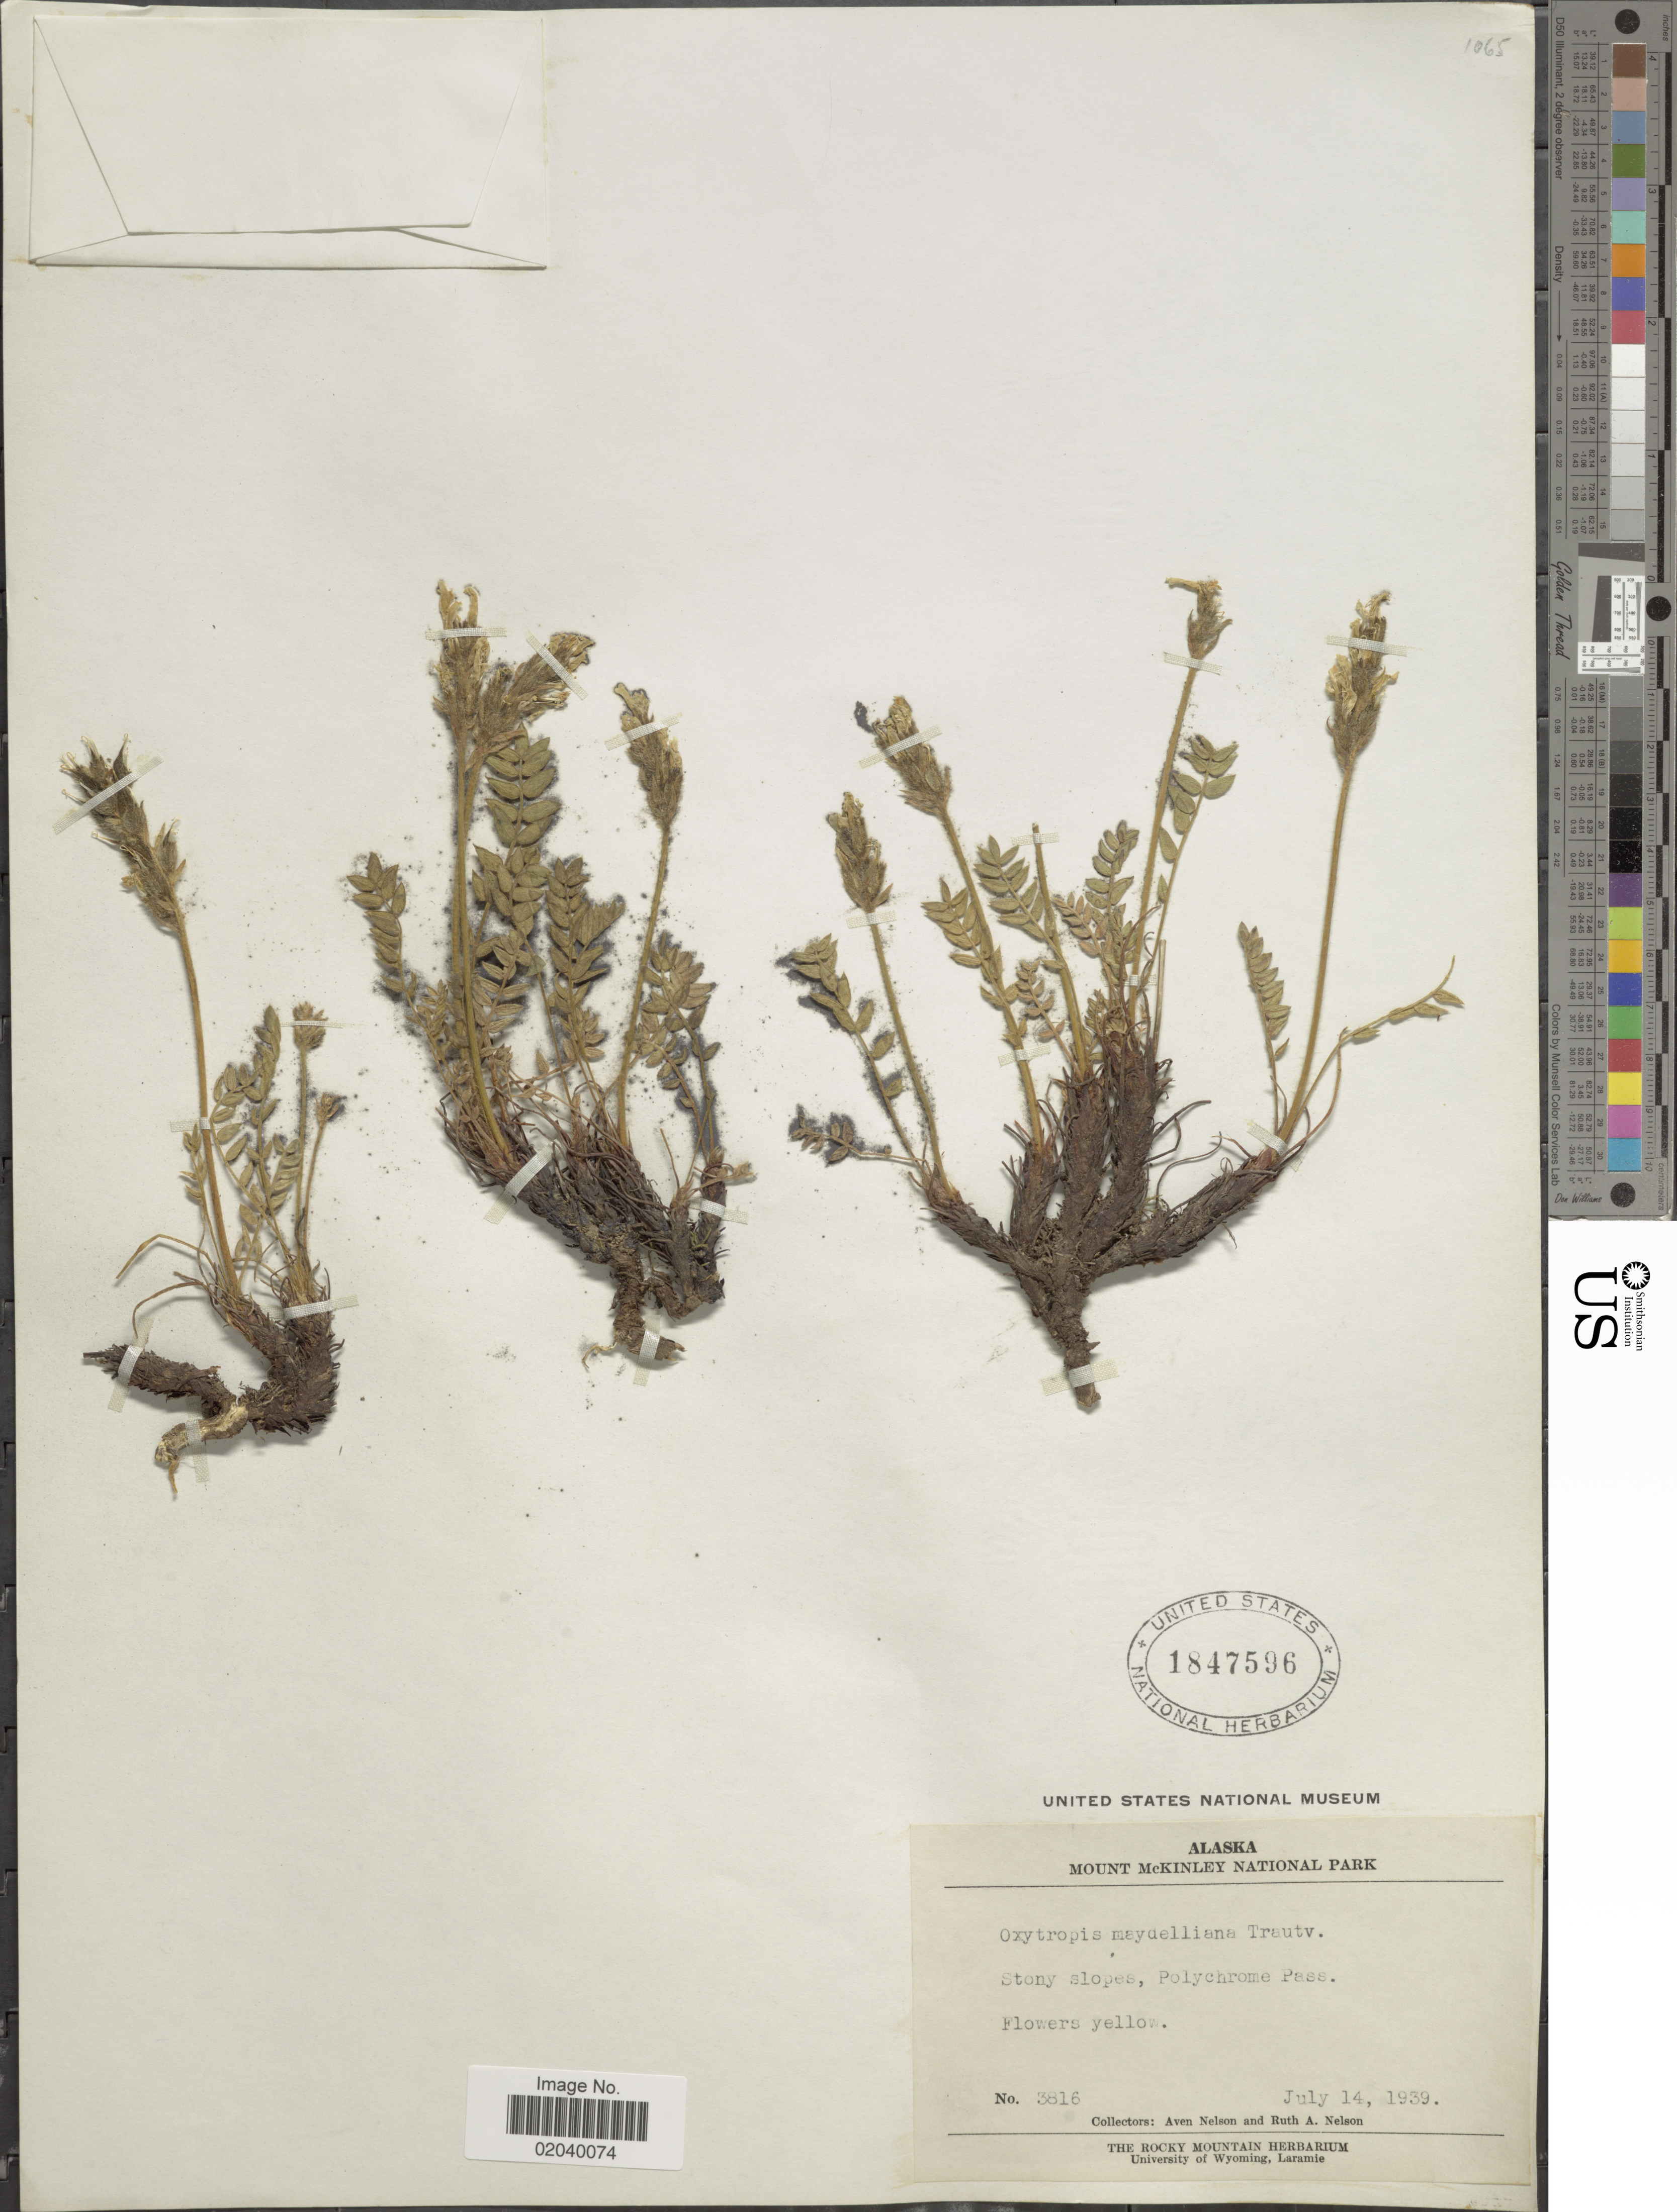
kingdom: Plantae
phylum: Tracheophyta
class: Magnoliopsida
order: Fabales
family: Fabaceae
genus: Oxytropis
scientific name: Oxytropis maydelliana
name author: Trautv.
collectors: A. Nelson & R. A. Nelson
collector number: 3816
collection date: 1939-07-14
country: United States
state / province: Alaska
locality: Mount McKinley National Park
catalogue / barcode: US 1847596